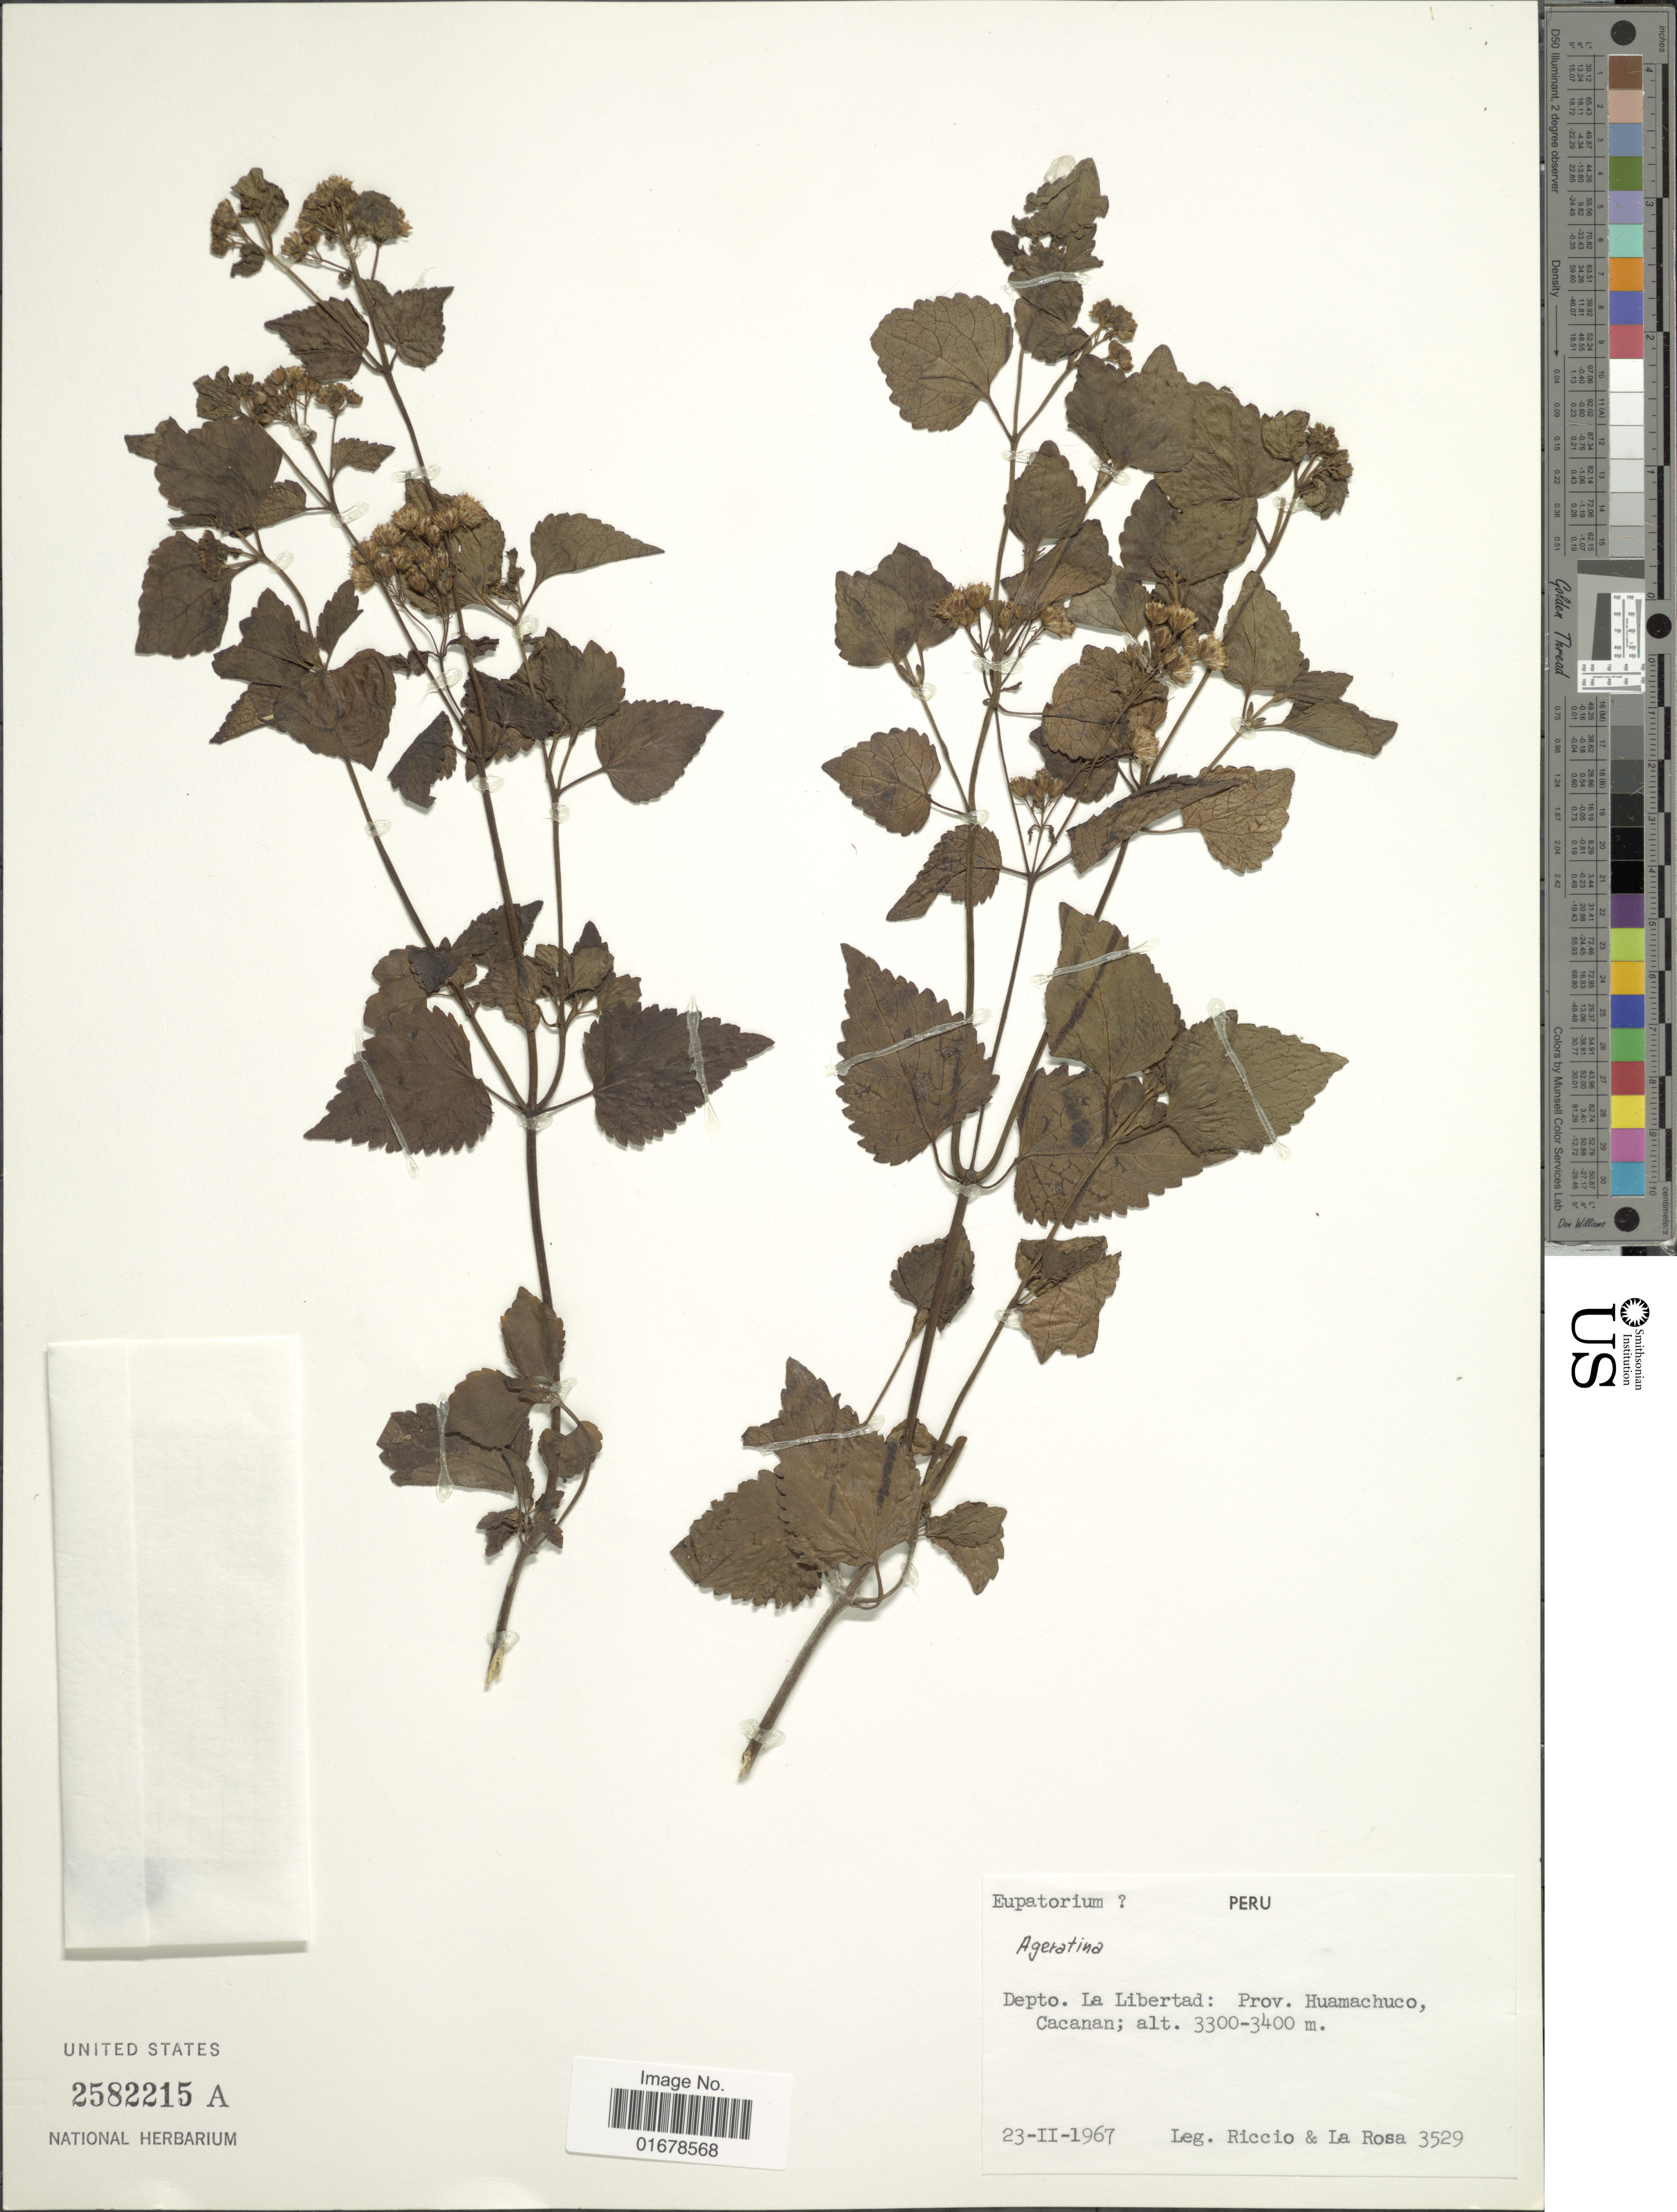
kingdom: Plantae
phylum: Tracheophyta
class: Magnoliopsida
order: Asterales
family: Asteraceae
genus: Ageratina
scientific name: Ageratina sp.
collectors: M. Ricardi S. & -. La Rosa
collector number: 3529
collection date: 1967-02-23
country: Peru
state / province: La Libertad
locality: Depto. La Libertad: Prov. Huamachuco Cacanan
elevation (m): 3300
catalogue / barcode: US 2582215A